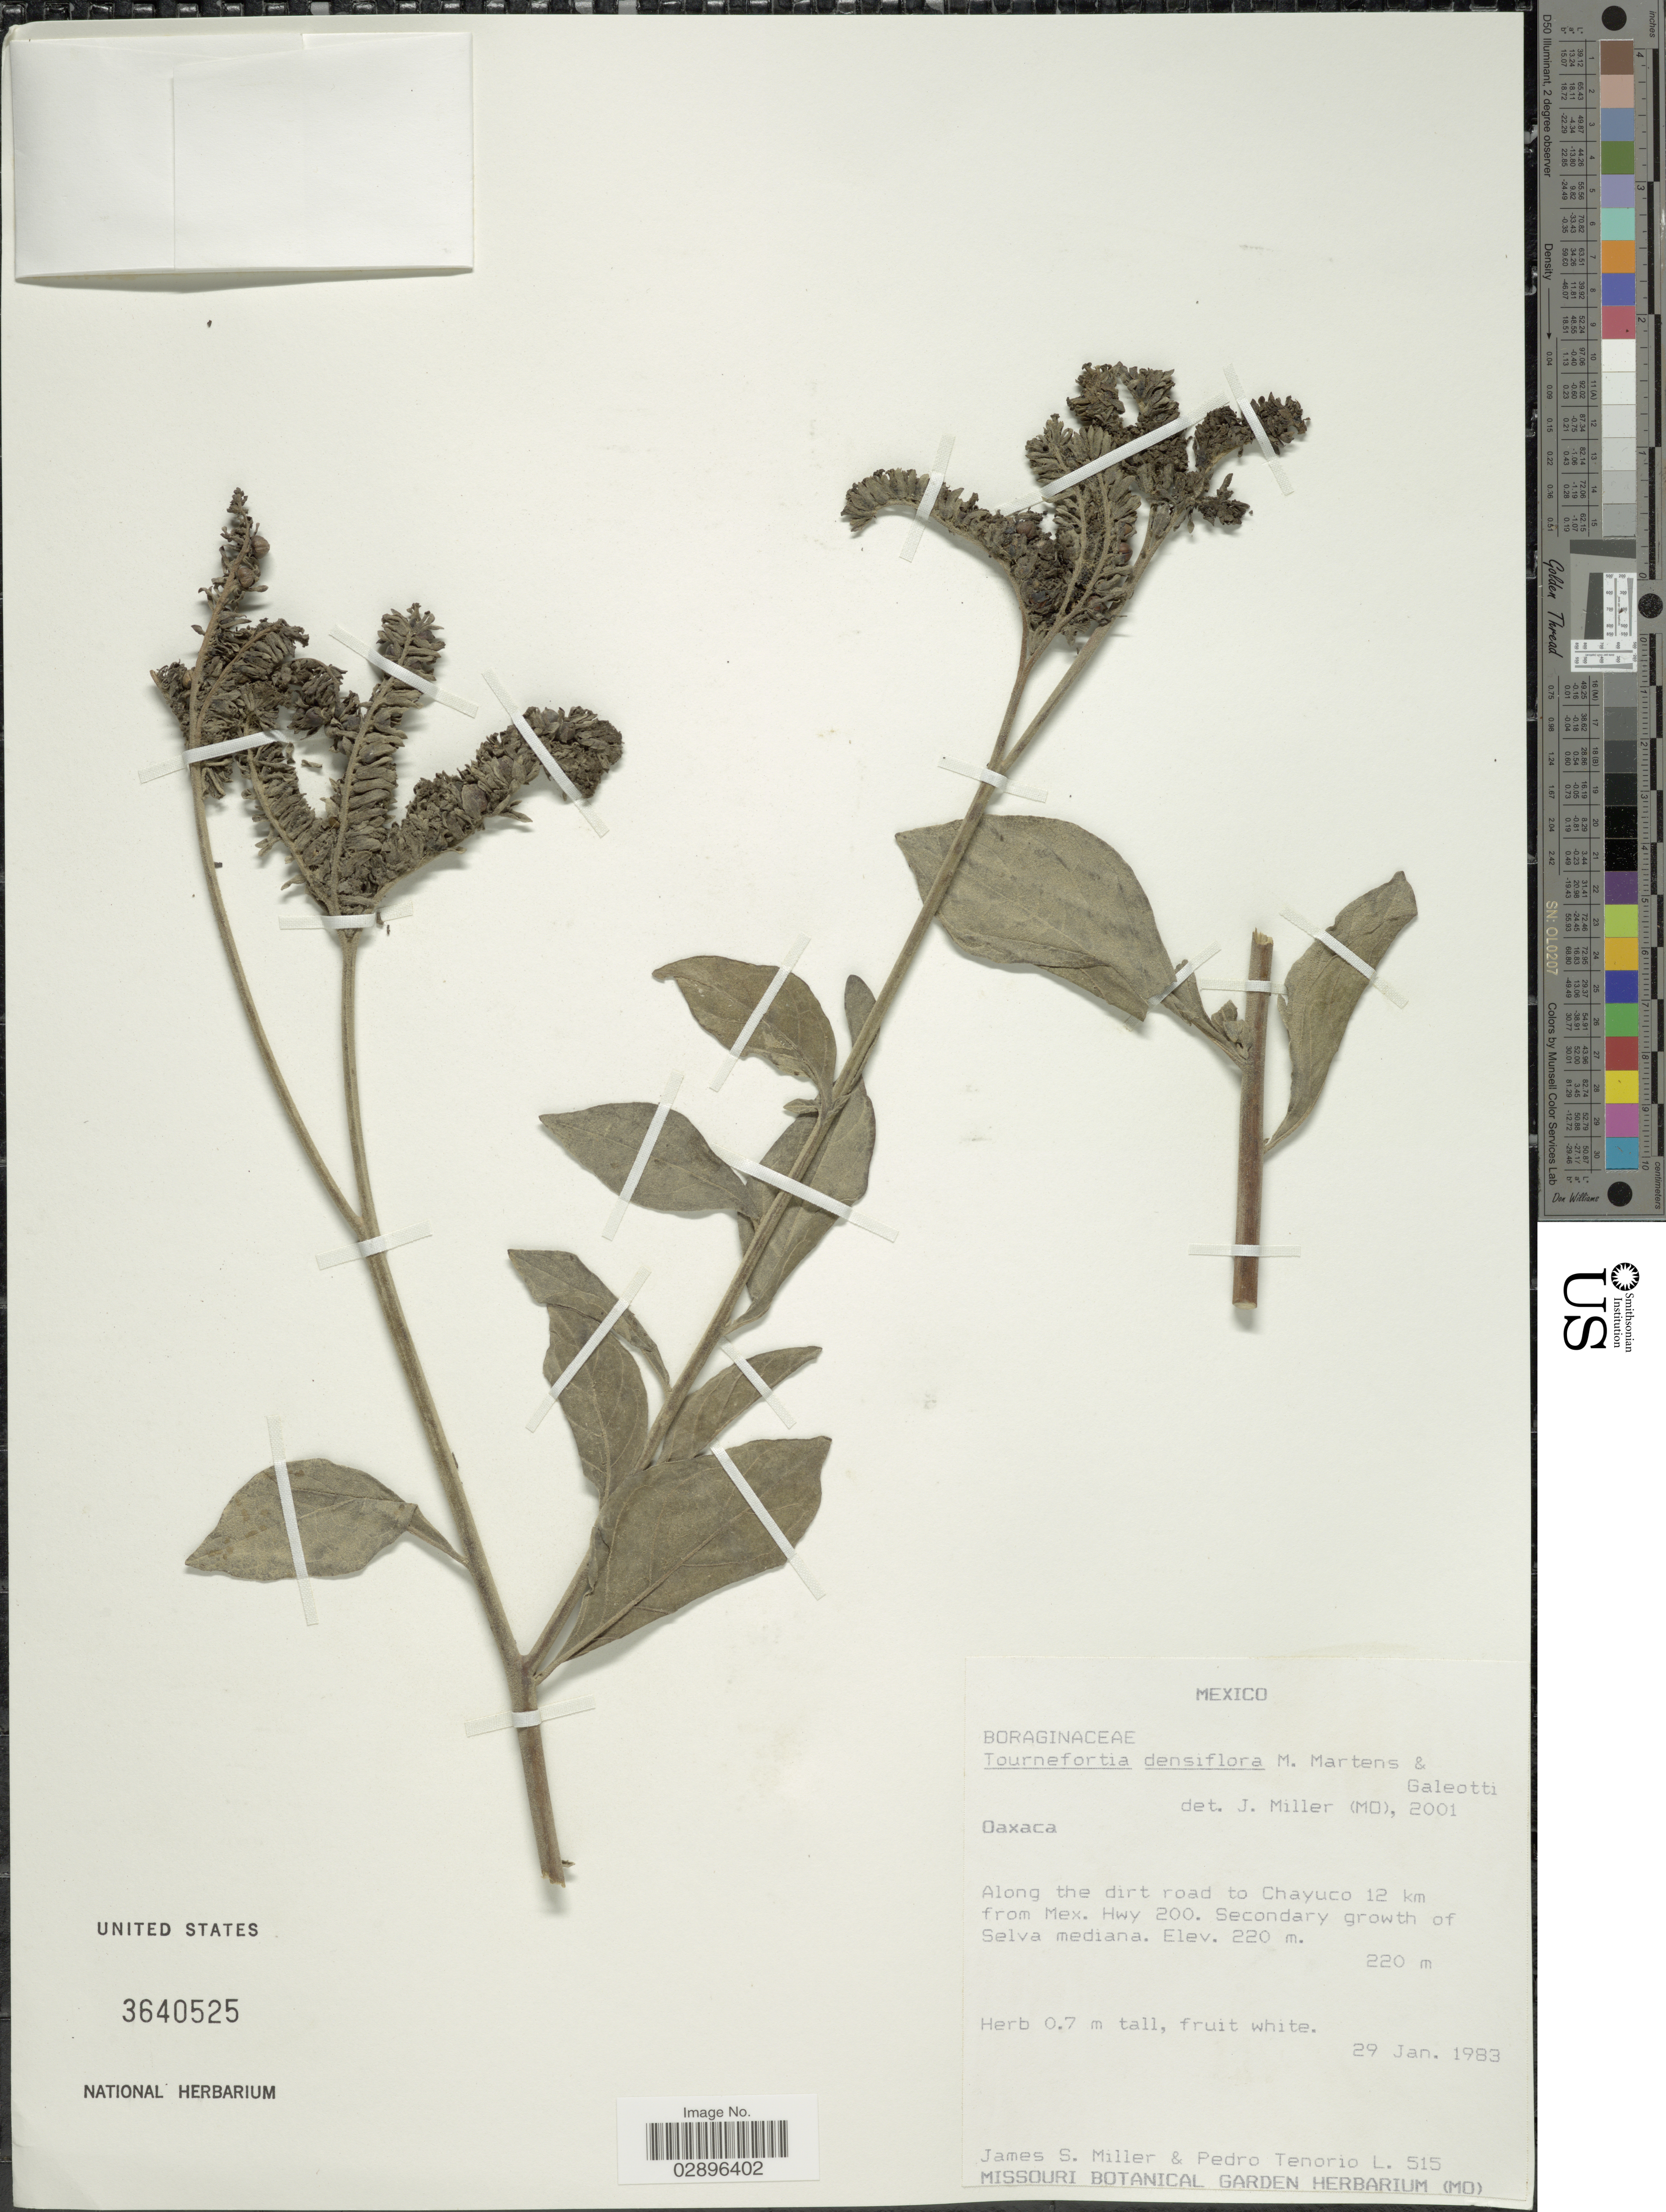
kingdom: Plantae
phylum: Tracheophyta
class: Magnoliopsida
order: Boraginales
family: Heliotropiaceae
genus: Tournefortia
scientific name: Tournefortia densiflora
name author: M. Martens & Galeotti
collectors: J. S. Miller & P. Tenorio L.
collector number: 515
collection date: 1983-01-29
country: Mexico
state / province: Oaxaca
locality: Along the dirt road to Chayuco 12 km from Mex. Hwy 200. Secondary growth of Selva mediana.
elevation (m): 220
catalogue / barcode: US 3640525